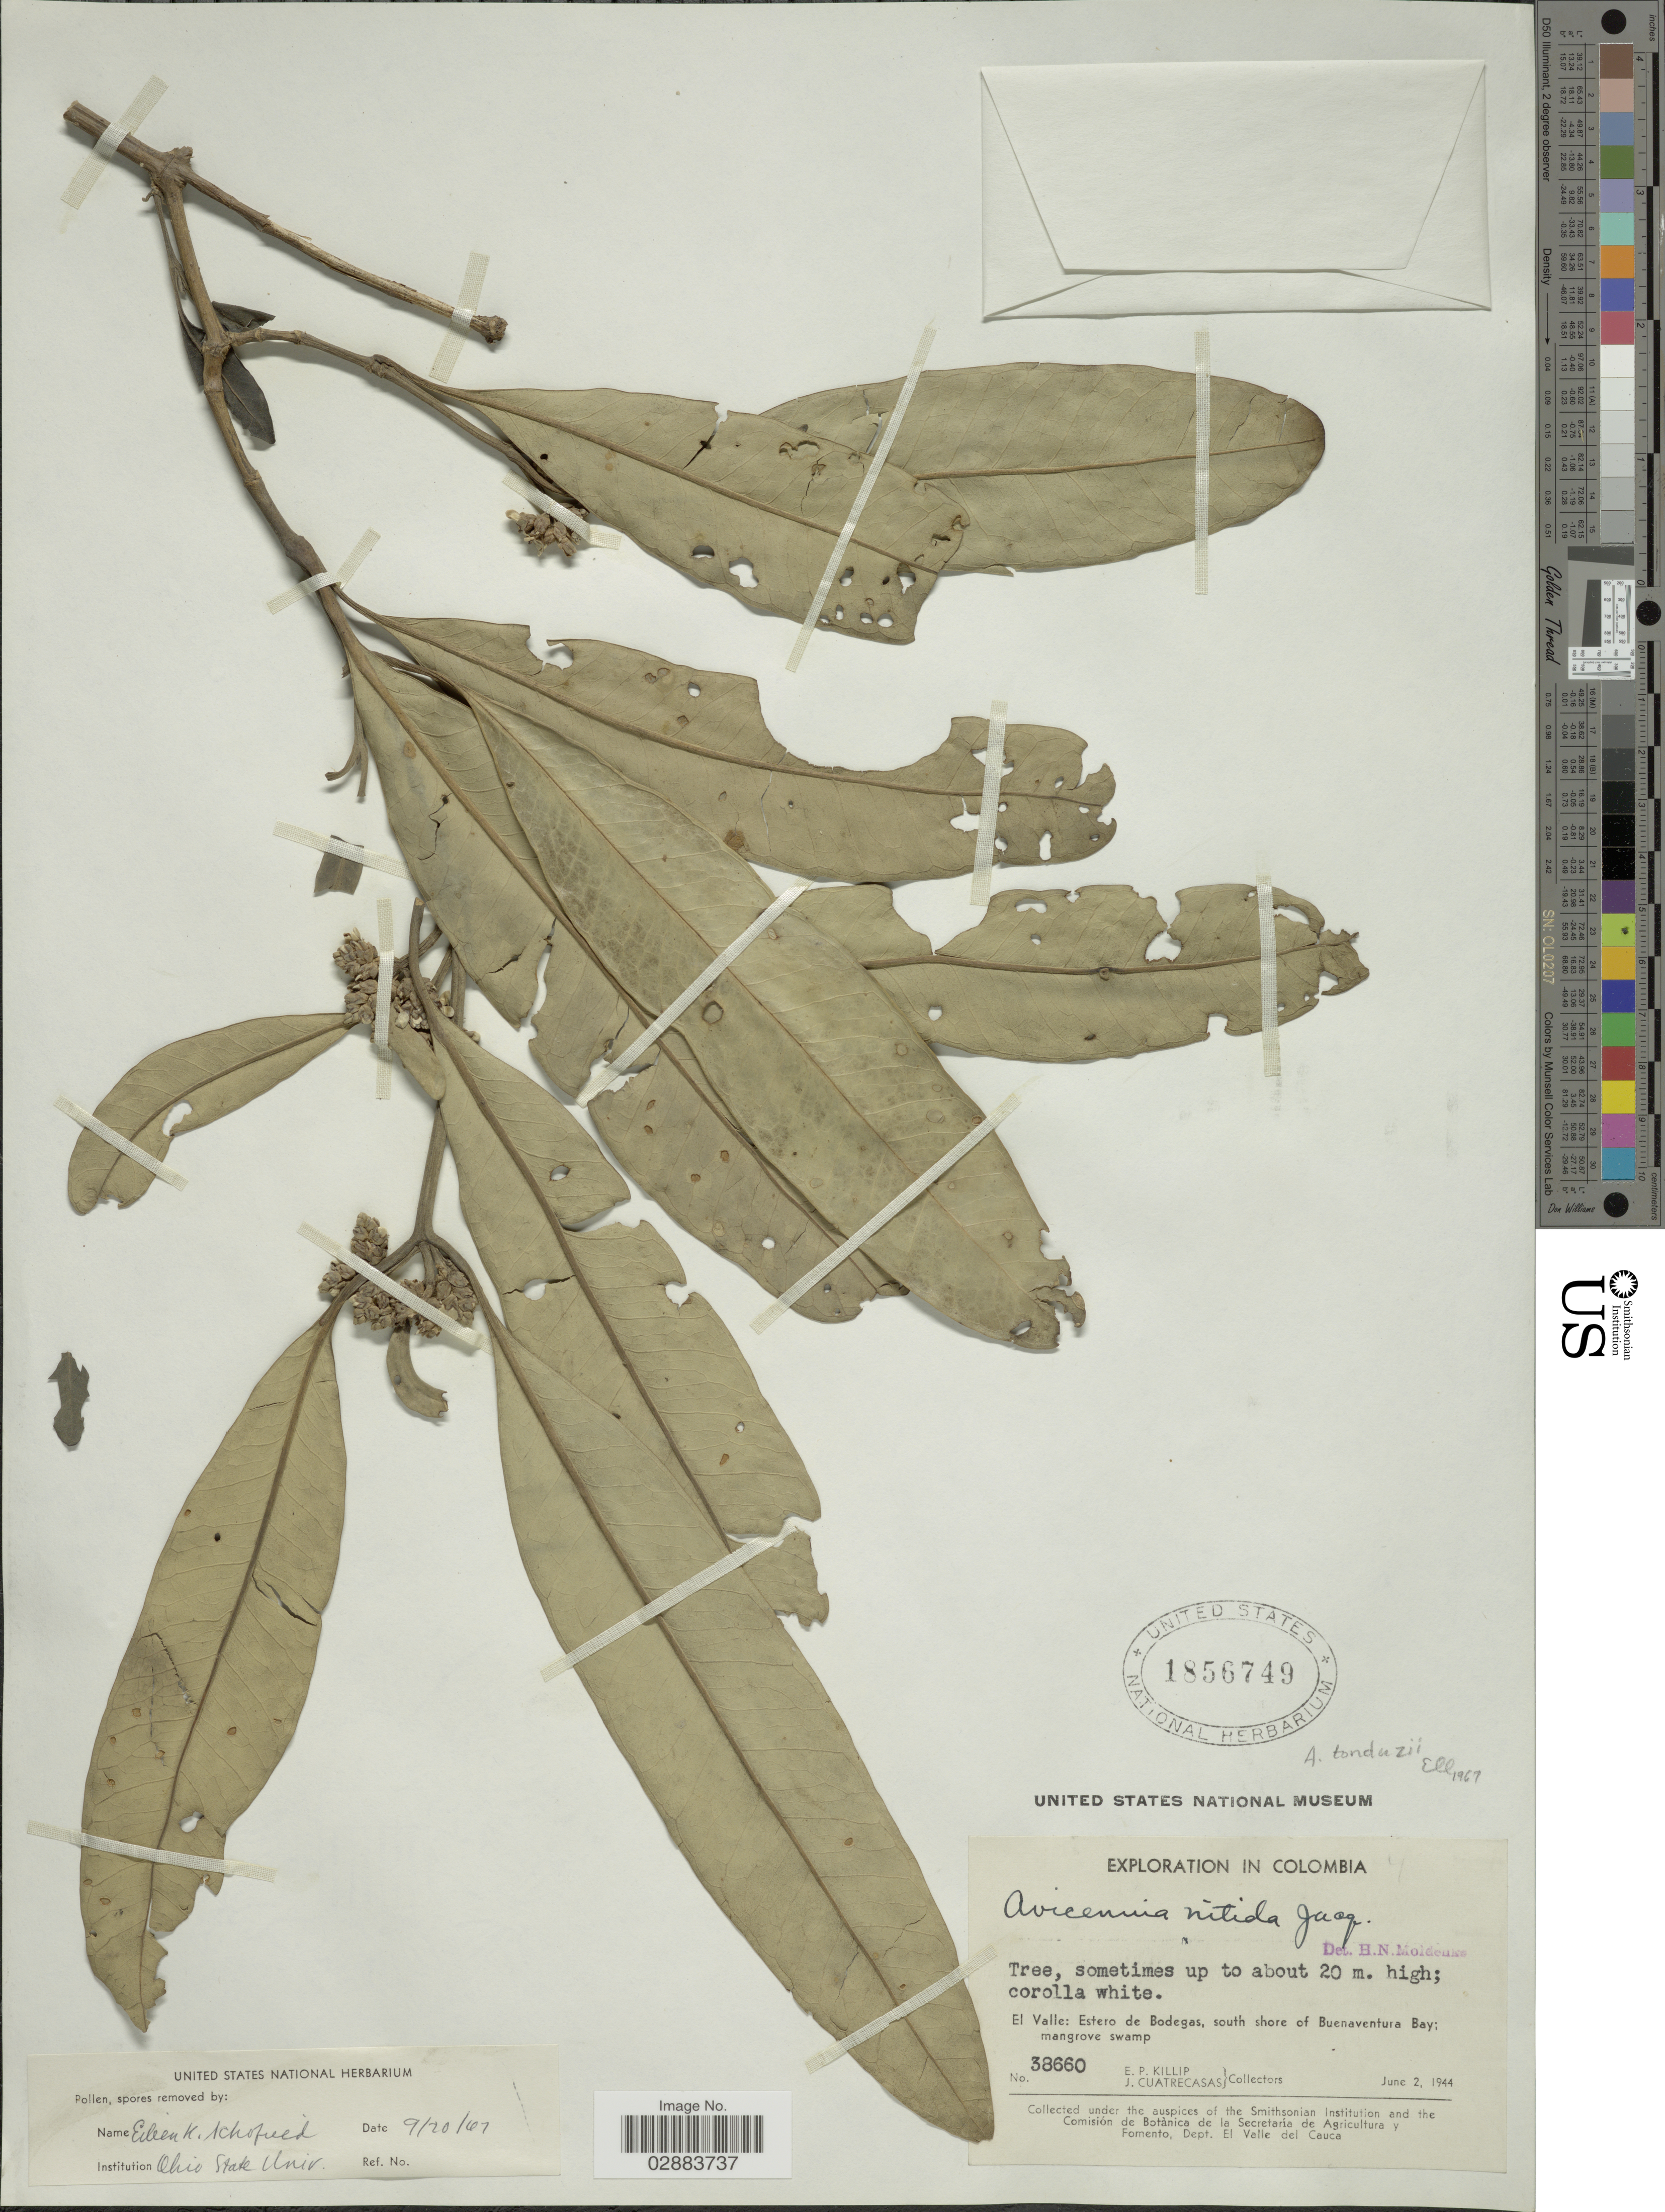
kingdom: Plantae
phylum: Tracheophyta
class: Magnoliopsida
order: Lamiales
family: Acanthaceae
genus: Avicennia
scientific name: Avicennia tonduzii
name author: Moldenke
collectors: E. P. Killip & J. Cuatrecasas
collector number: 38660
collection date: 1944-06-02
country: Colombia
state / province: Valle del Cauca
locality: El Valle: Estero de Bodegas, south shore of Buenaventura Bay.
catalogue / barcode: US 1856749